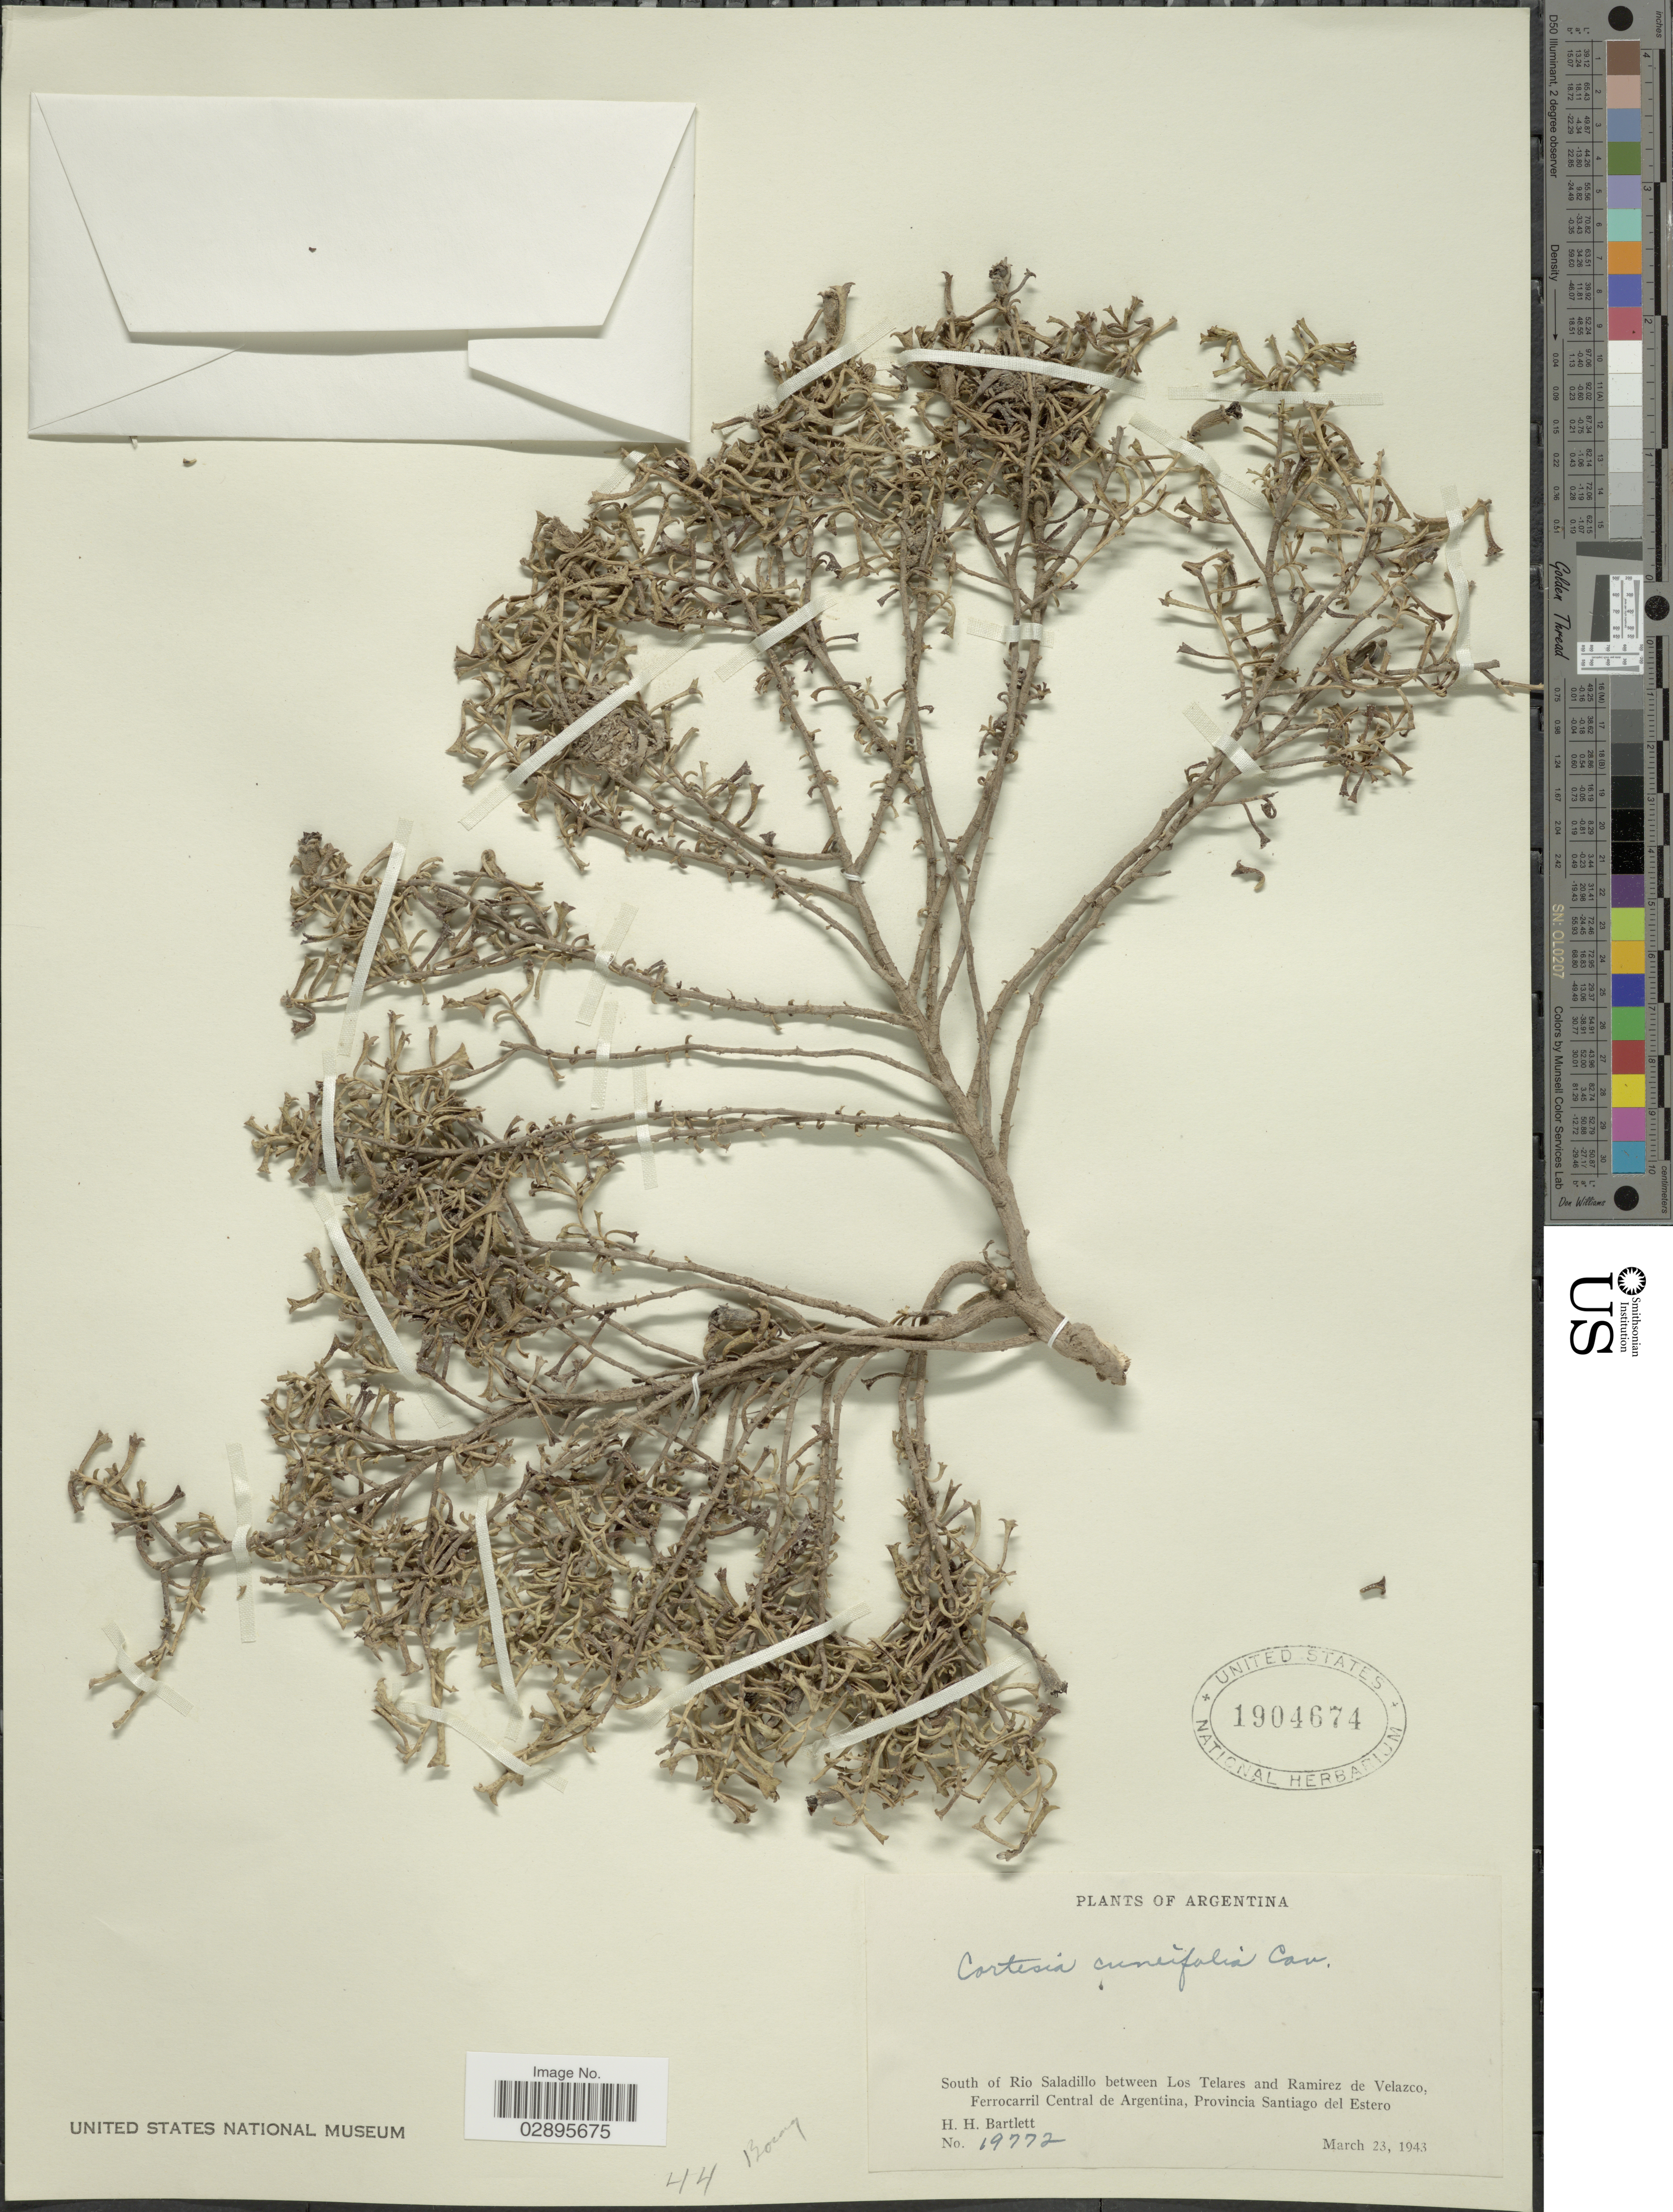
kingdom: Plantae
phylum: Tracheophyta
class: Magnoliopsida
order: Boraginales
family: Ehretiaceae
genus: Cortesia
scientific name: Cortesia cuneifolia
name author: Cav.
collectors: H. H. Bartlett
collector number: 19772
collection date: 1943-03-23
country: Argentina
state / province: Santiago del Estero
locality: South of Rio Saladillo between Los Telares and Ramirez de Velazco, Ferrocarril Central de Argentina.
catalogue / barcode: US 1904674